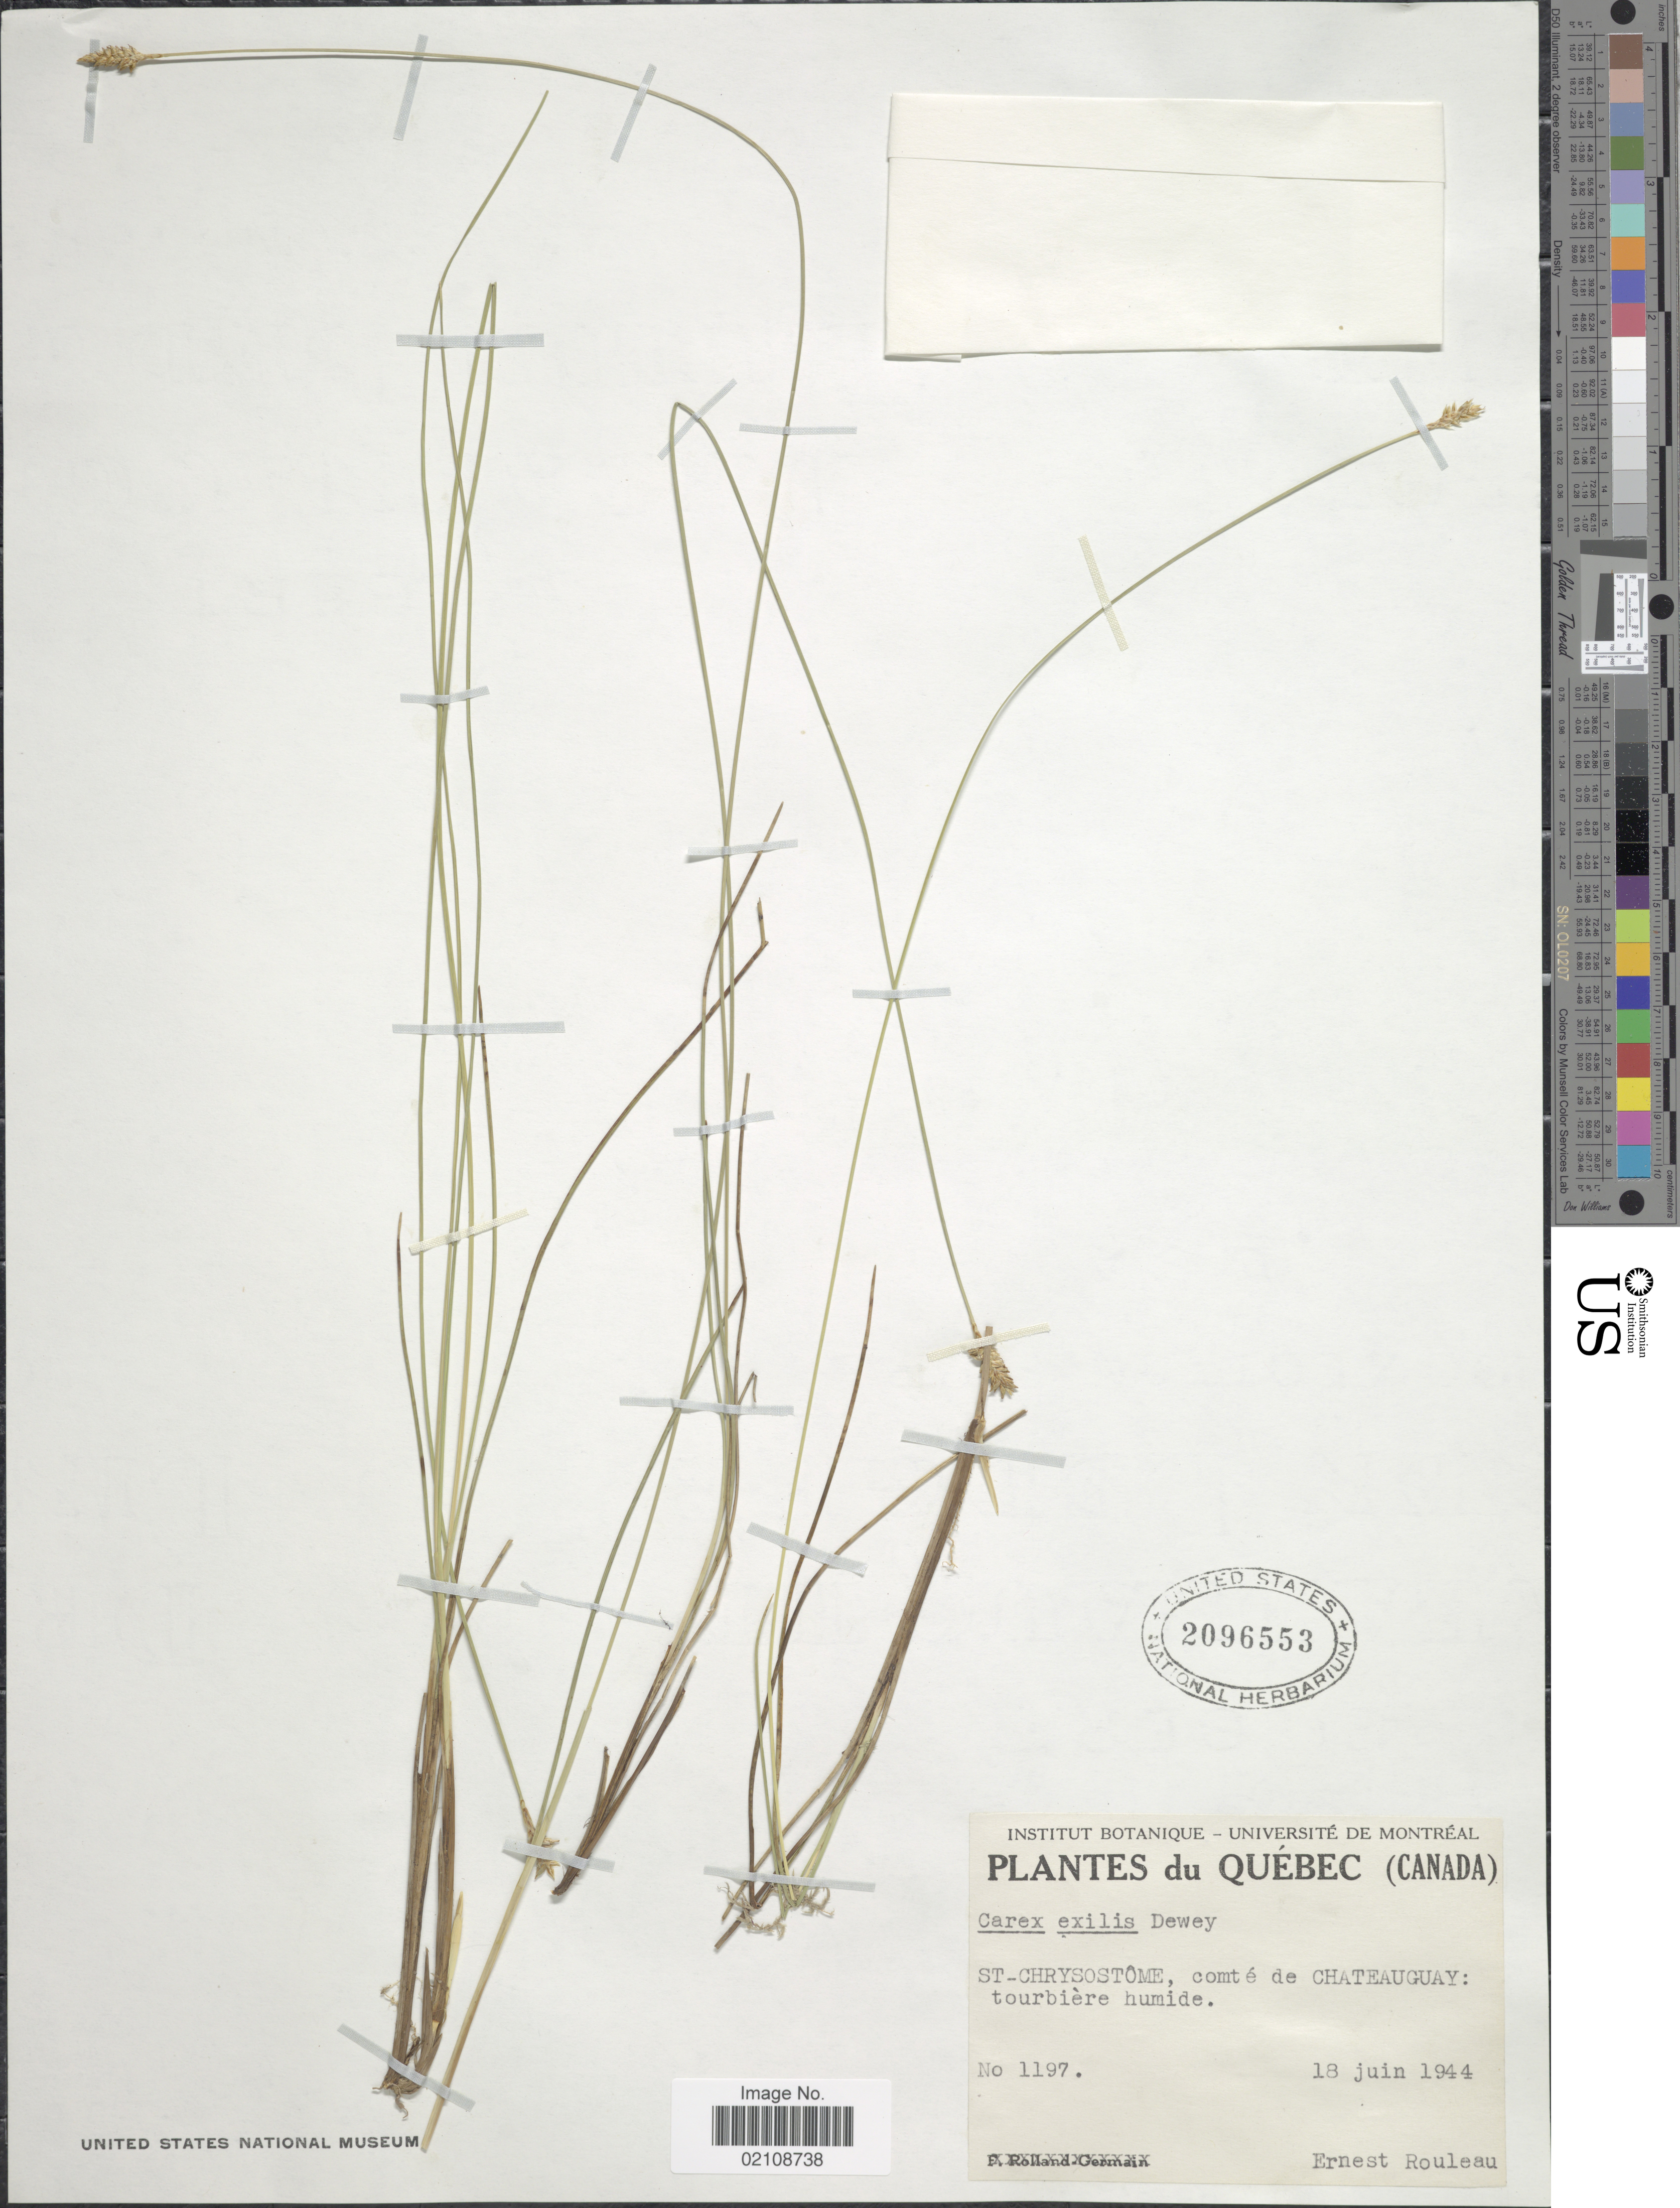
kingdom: Plantae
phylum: Tracheophyta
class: Liliopsida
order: Poales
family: Cyperaceae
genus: Carex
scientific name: Carex exilis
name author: Dewey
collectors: E. Rouleau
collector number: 1197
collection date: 1944-06-18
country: Canada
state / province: Quebec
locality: St-Chrysostome, comte de Chateauguay: tourbiere humide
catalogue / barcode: US 2096553